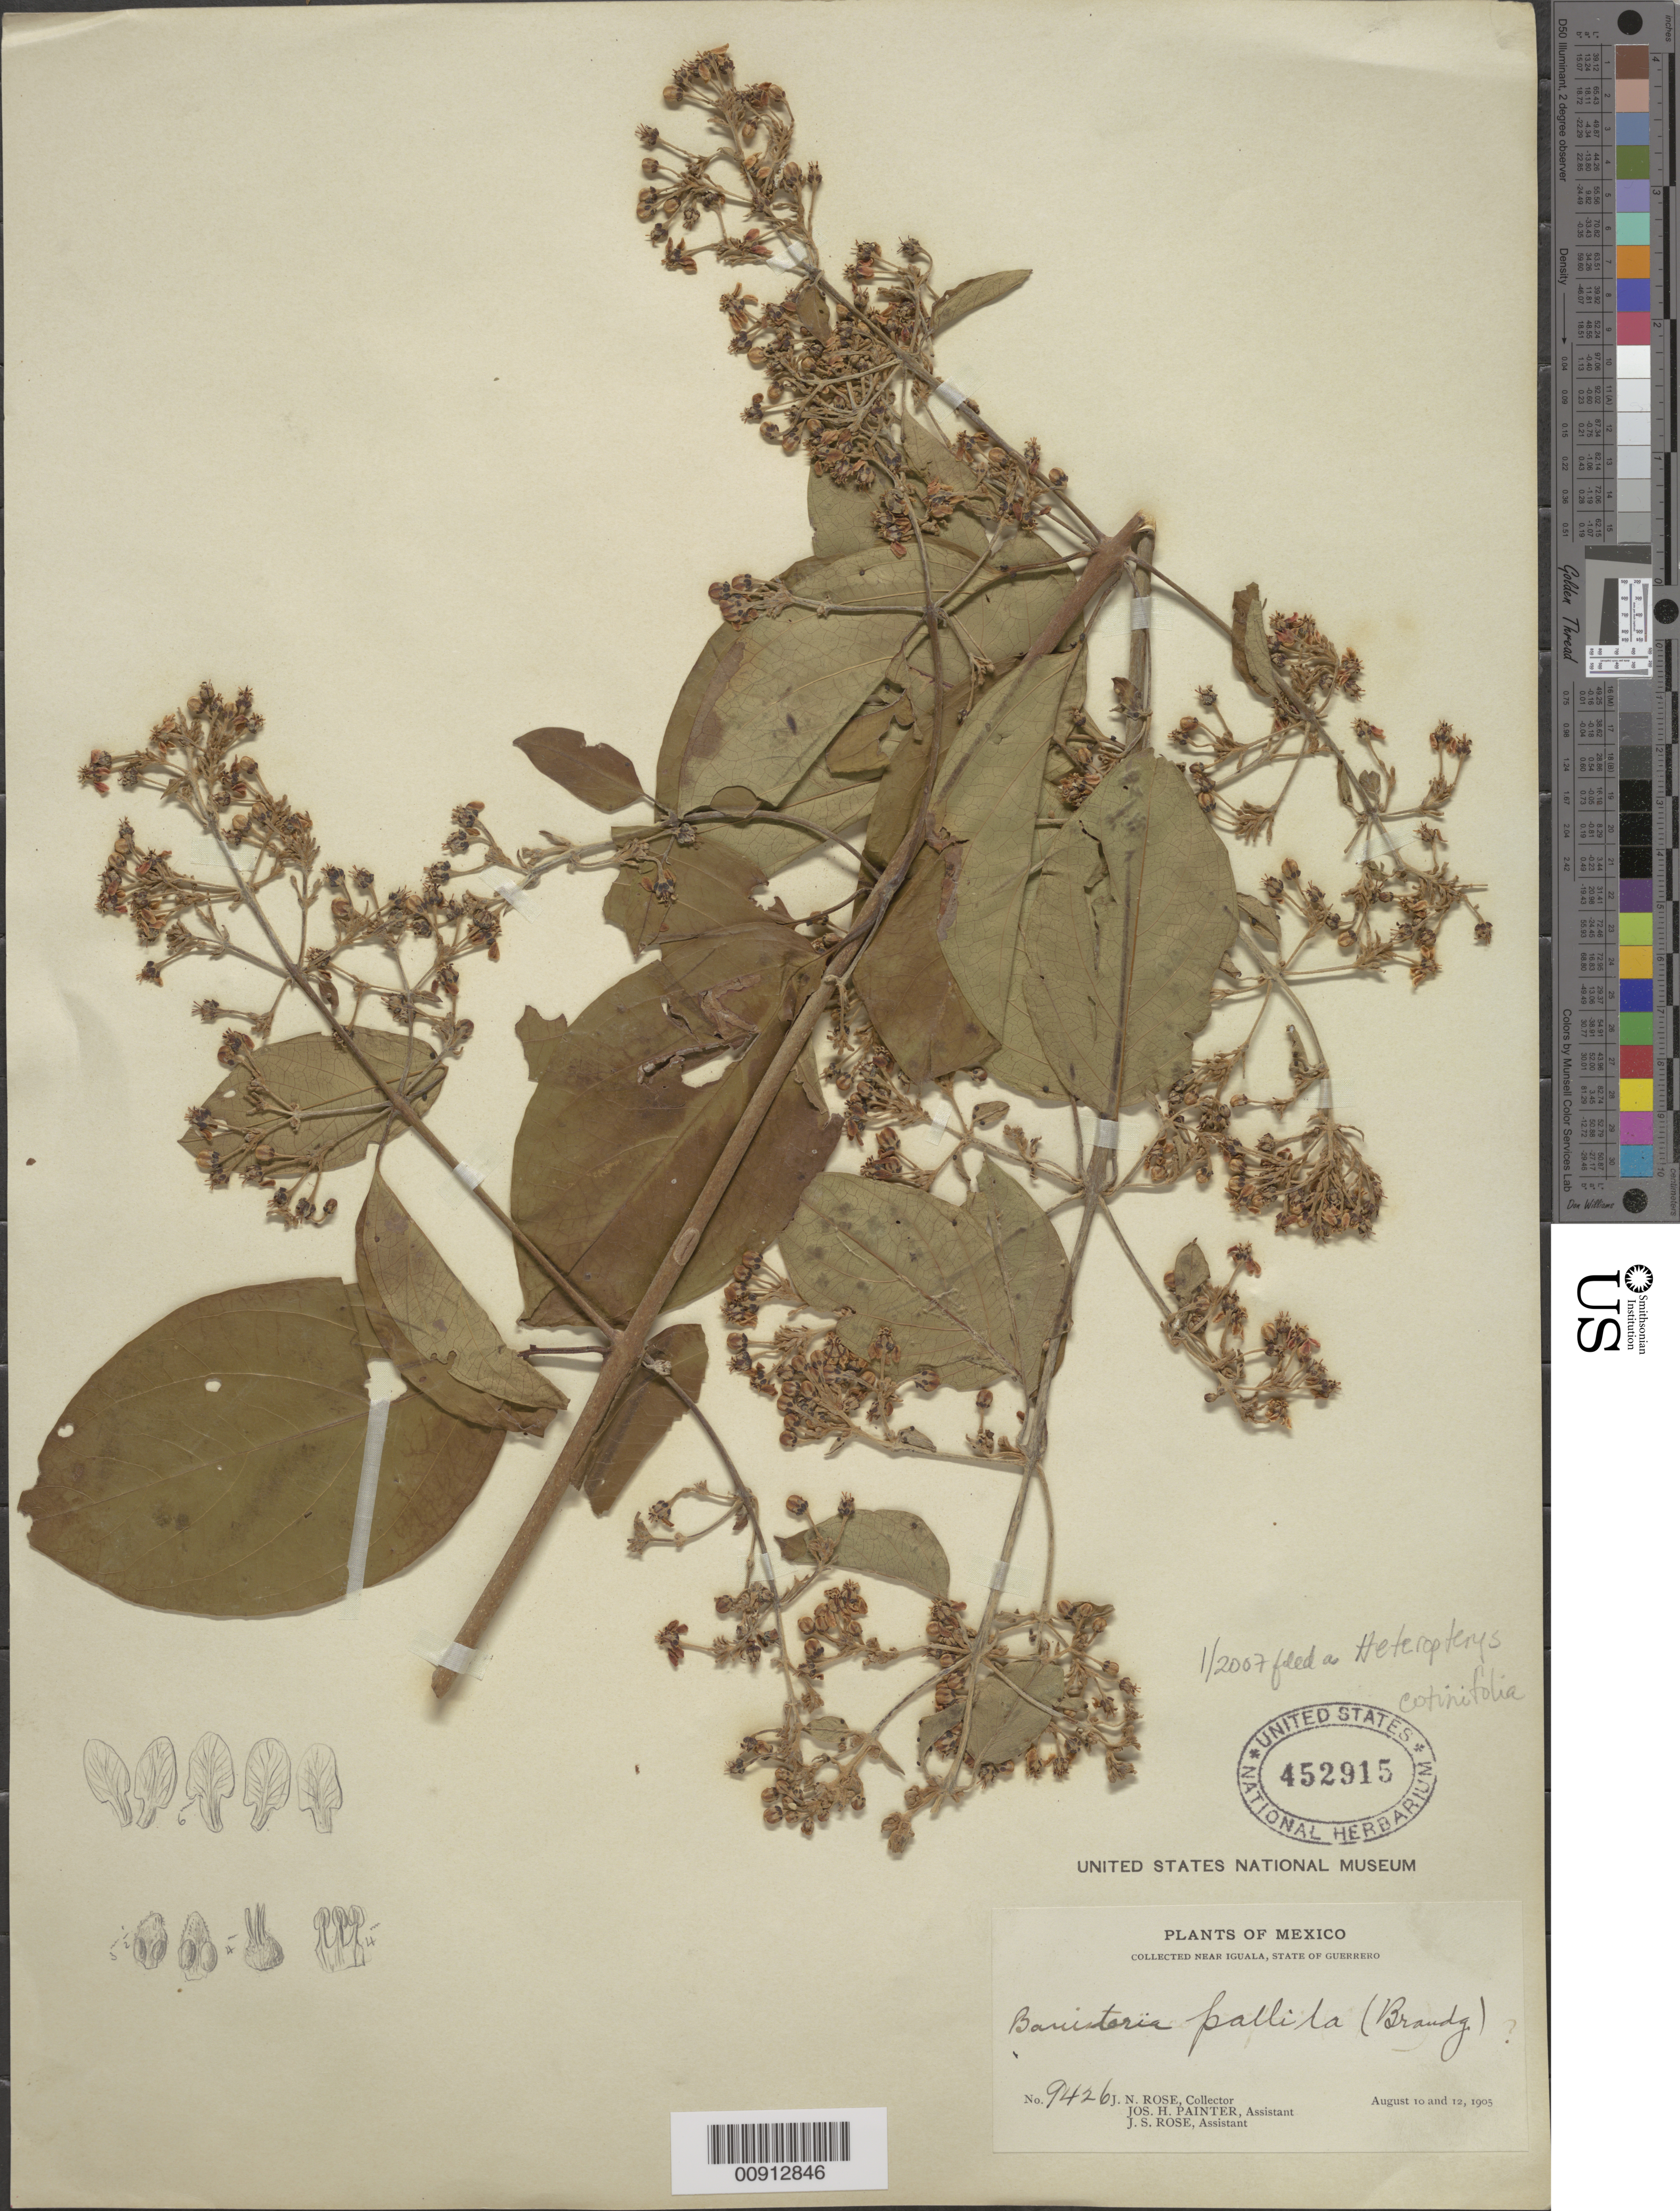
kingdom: Plantae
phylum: Tracheophyta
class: Magnoliopsida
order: Malpighiales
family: Malpighiaceae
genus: Heteropterys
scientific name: Heteropterys cotinifolia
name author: A. Juss.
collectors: J. N. Rose, J. H. Painter & J. S. Rose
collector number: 9426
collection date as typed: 10 Aug 1905 to 12 Aug 1905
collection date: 1905-08-10/1905-08-12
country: Mexico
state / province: Guerrero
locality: Near Iguala, State of Guerrero.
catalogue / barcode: US 452915